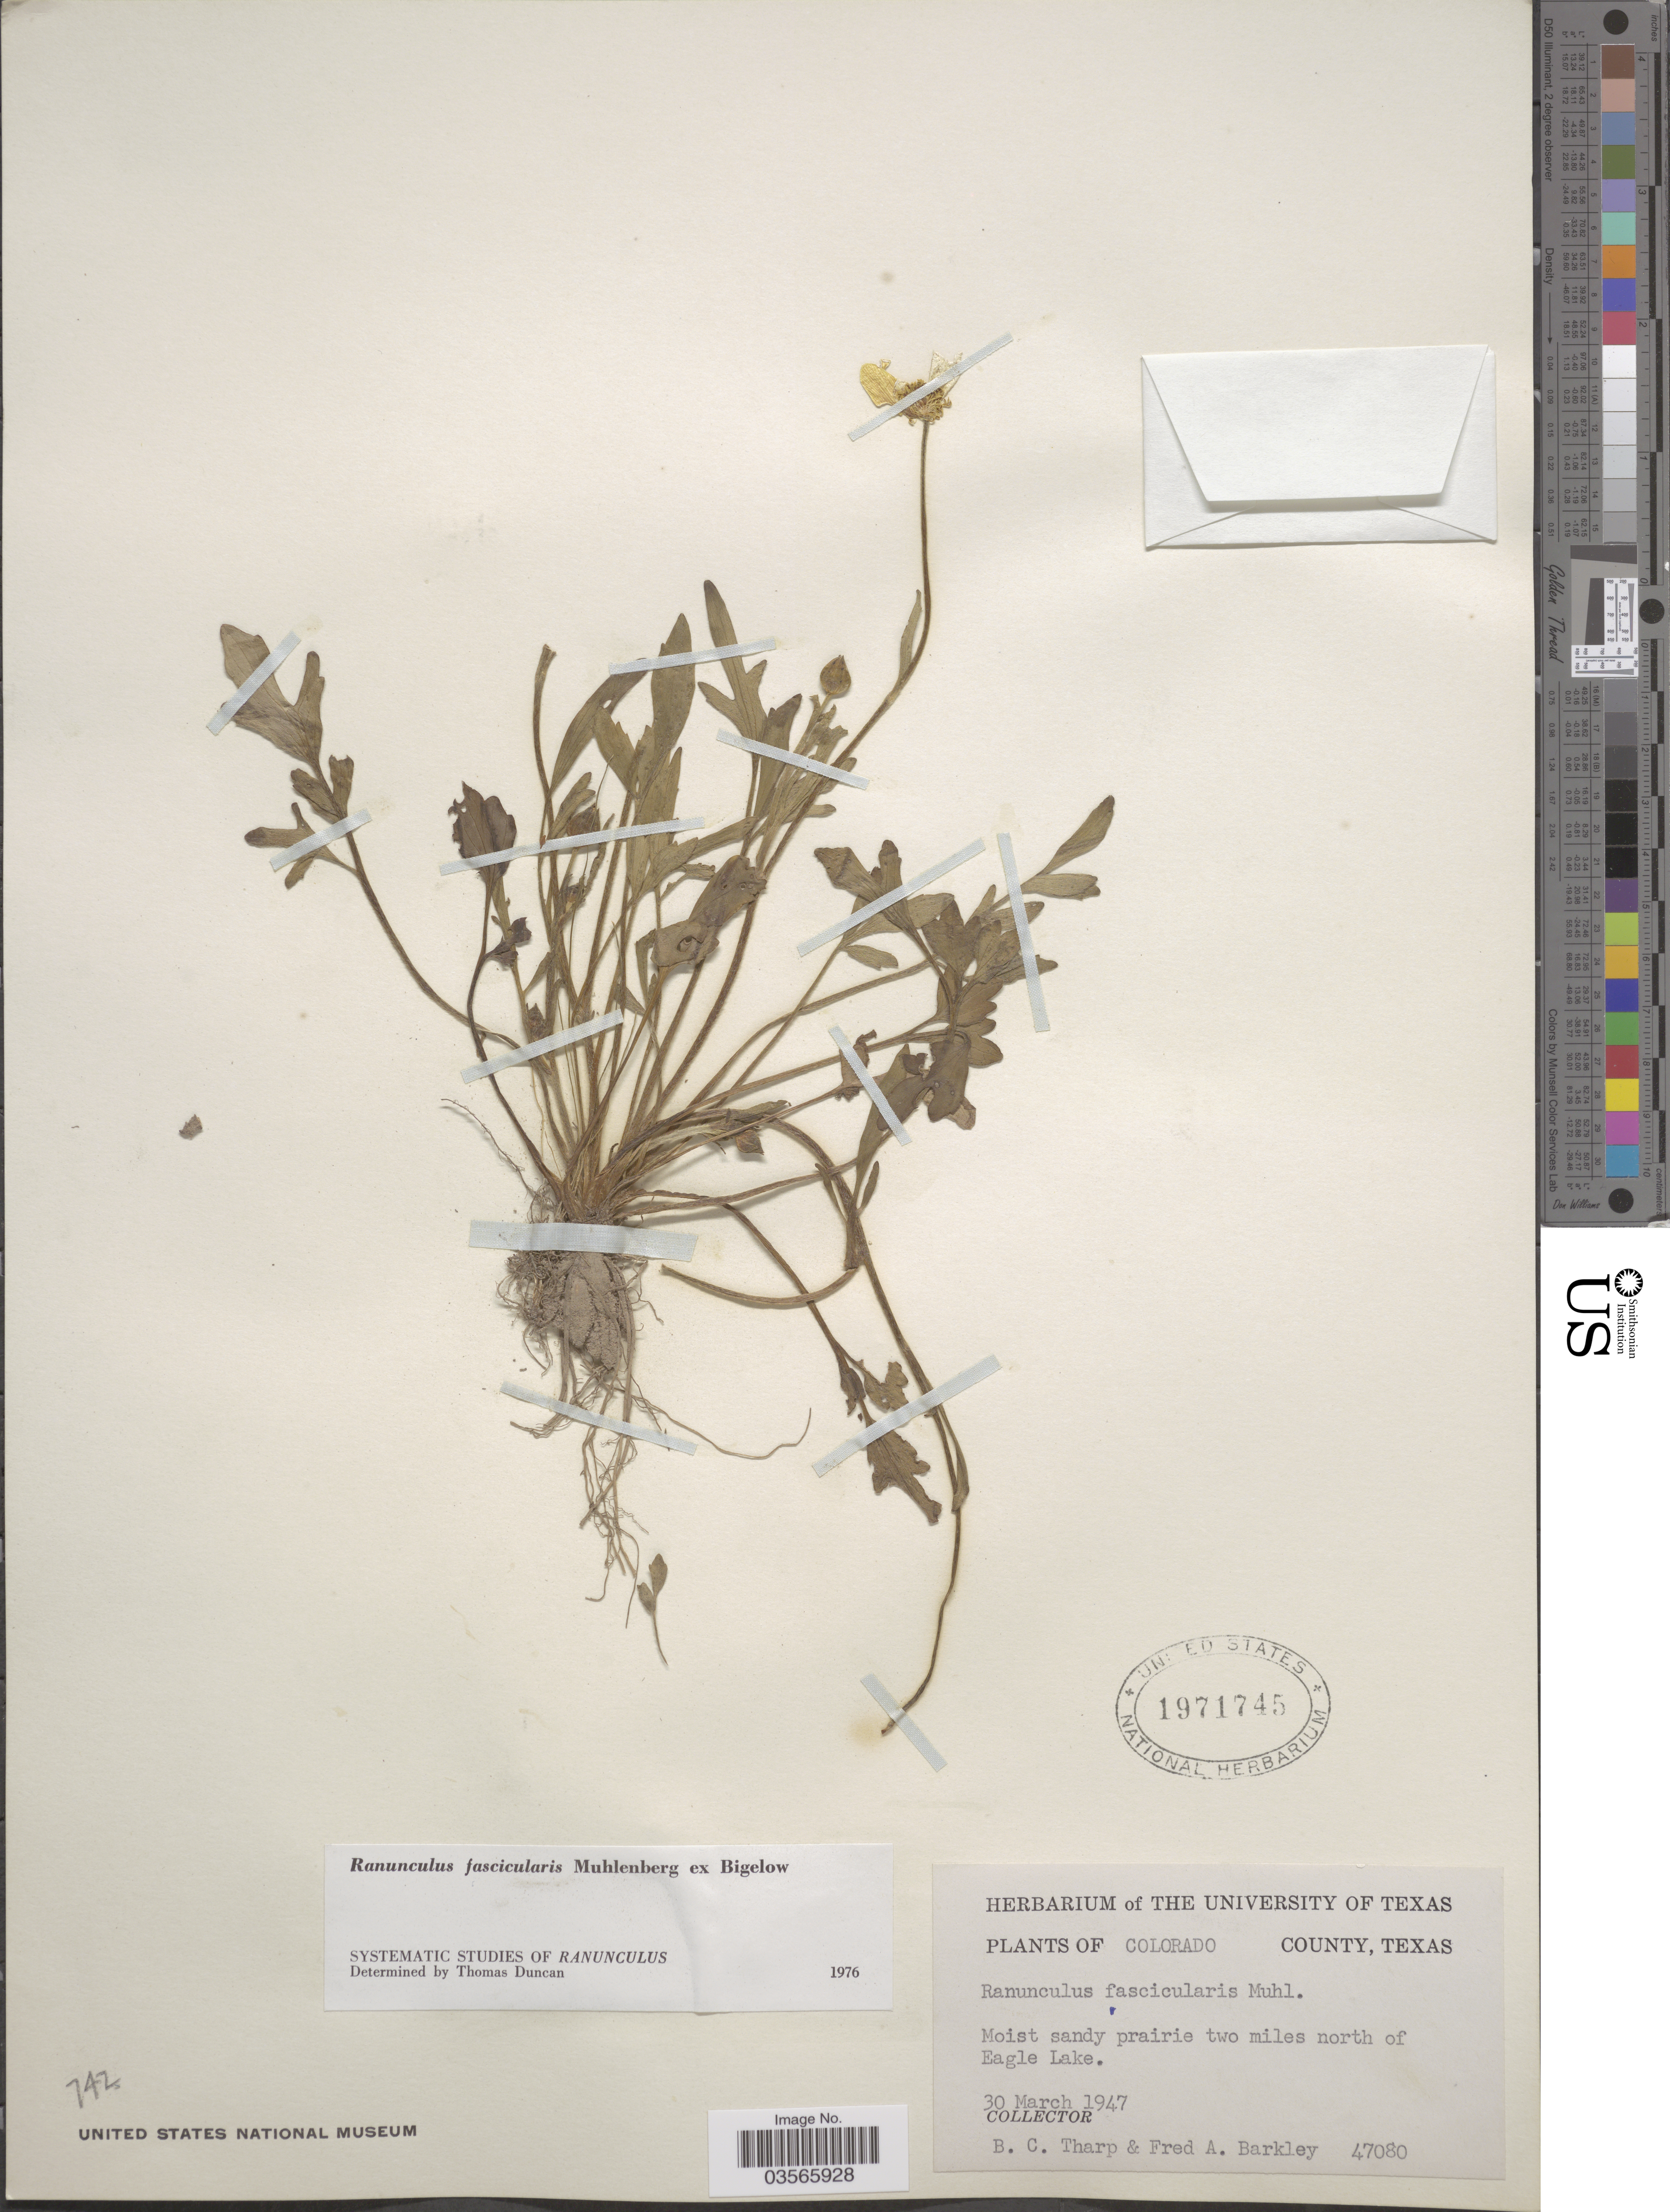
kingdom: Plantae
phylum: Tracheophyta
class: Magnoliopsida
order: Ranunculales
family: Ranunculaceae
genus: Ranunculus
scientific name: Ranunculus fascicularis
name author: Muhl. ex Bigelow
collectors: B. C. Tharp & F. A. Barkley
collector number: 47080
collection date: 1947-03-30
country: United States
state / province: Texas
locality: Colorado County. Moist sandy prairie two miles north of Eagle Lake.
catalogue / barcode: US 1971745